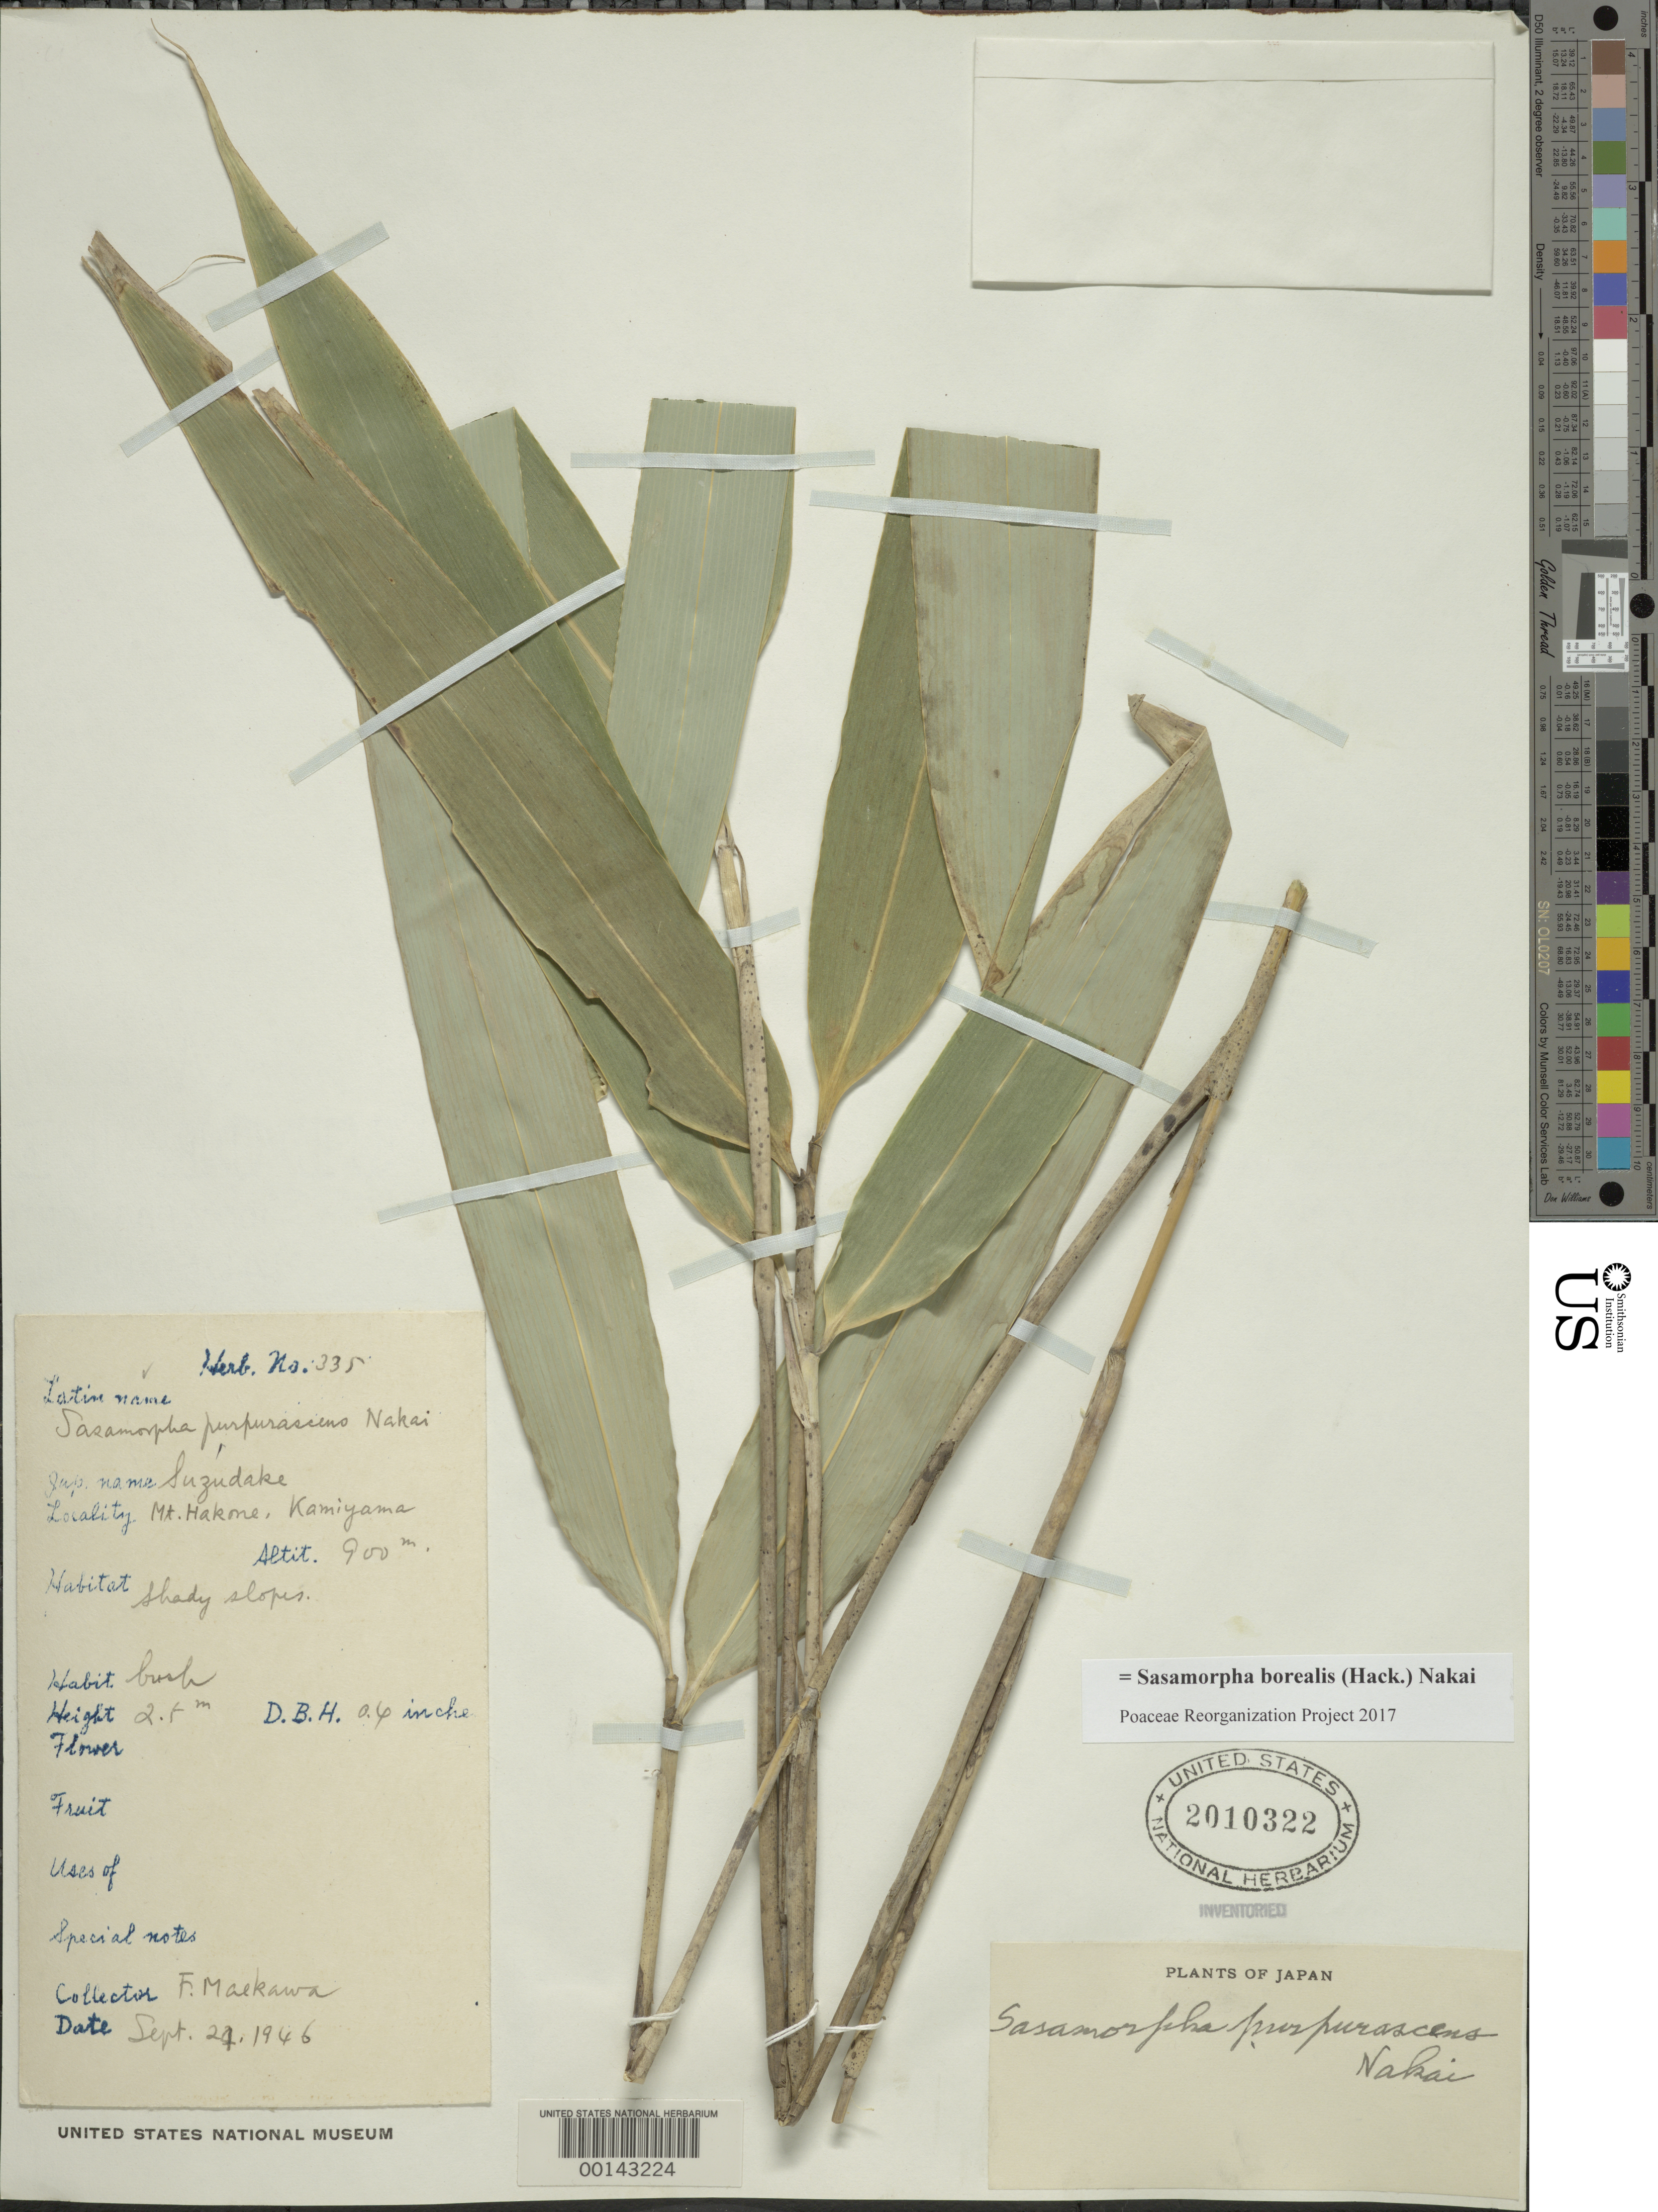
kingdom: Plantae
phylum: Tracheophyta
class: Liliopsida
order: Poales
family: Poaceae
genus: Sasamorpha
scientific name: Sasamorpha borealis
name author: (Hack.) Nakai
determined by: Poaceae Reorganization Project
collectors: F. Maekawa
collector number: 335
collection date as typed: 21 Sep 1946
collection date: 1946-09-21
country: Japan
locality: Kamiyama, mt. hakone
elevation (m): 900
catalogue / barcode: US 2010322